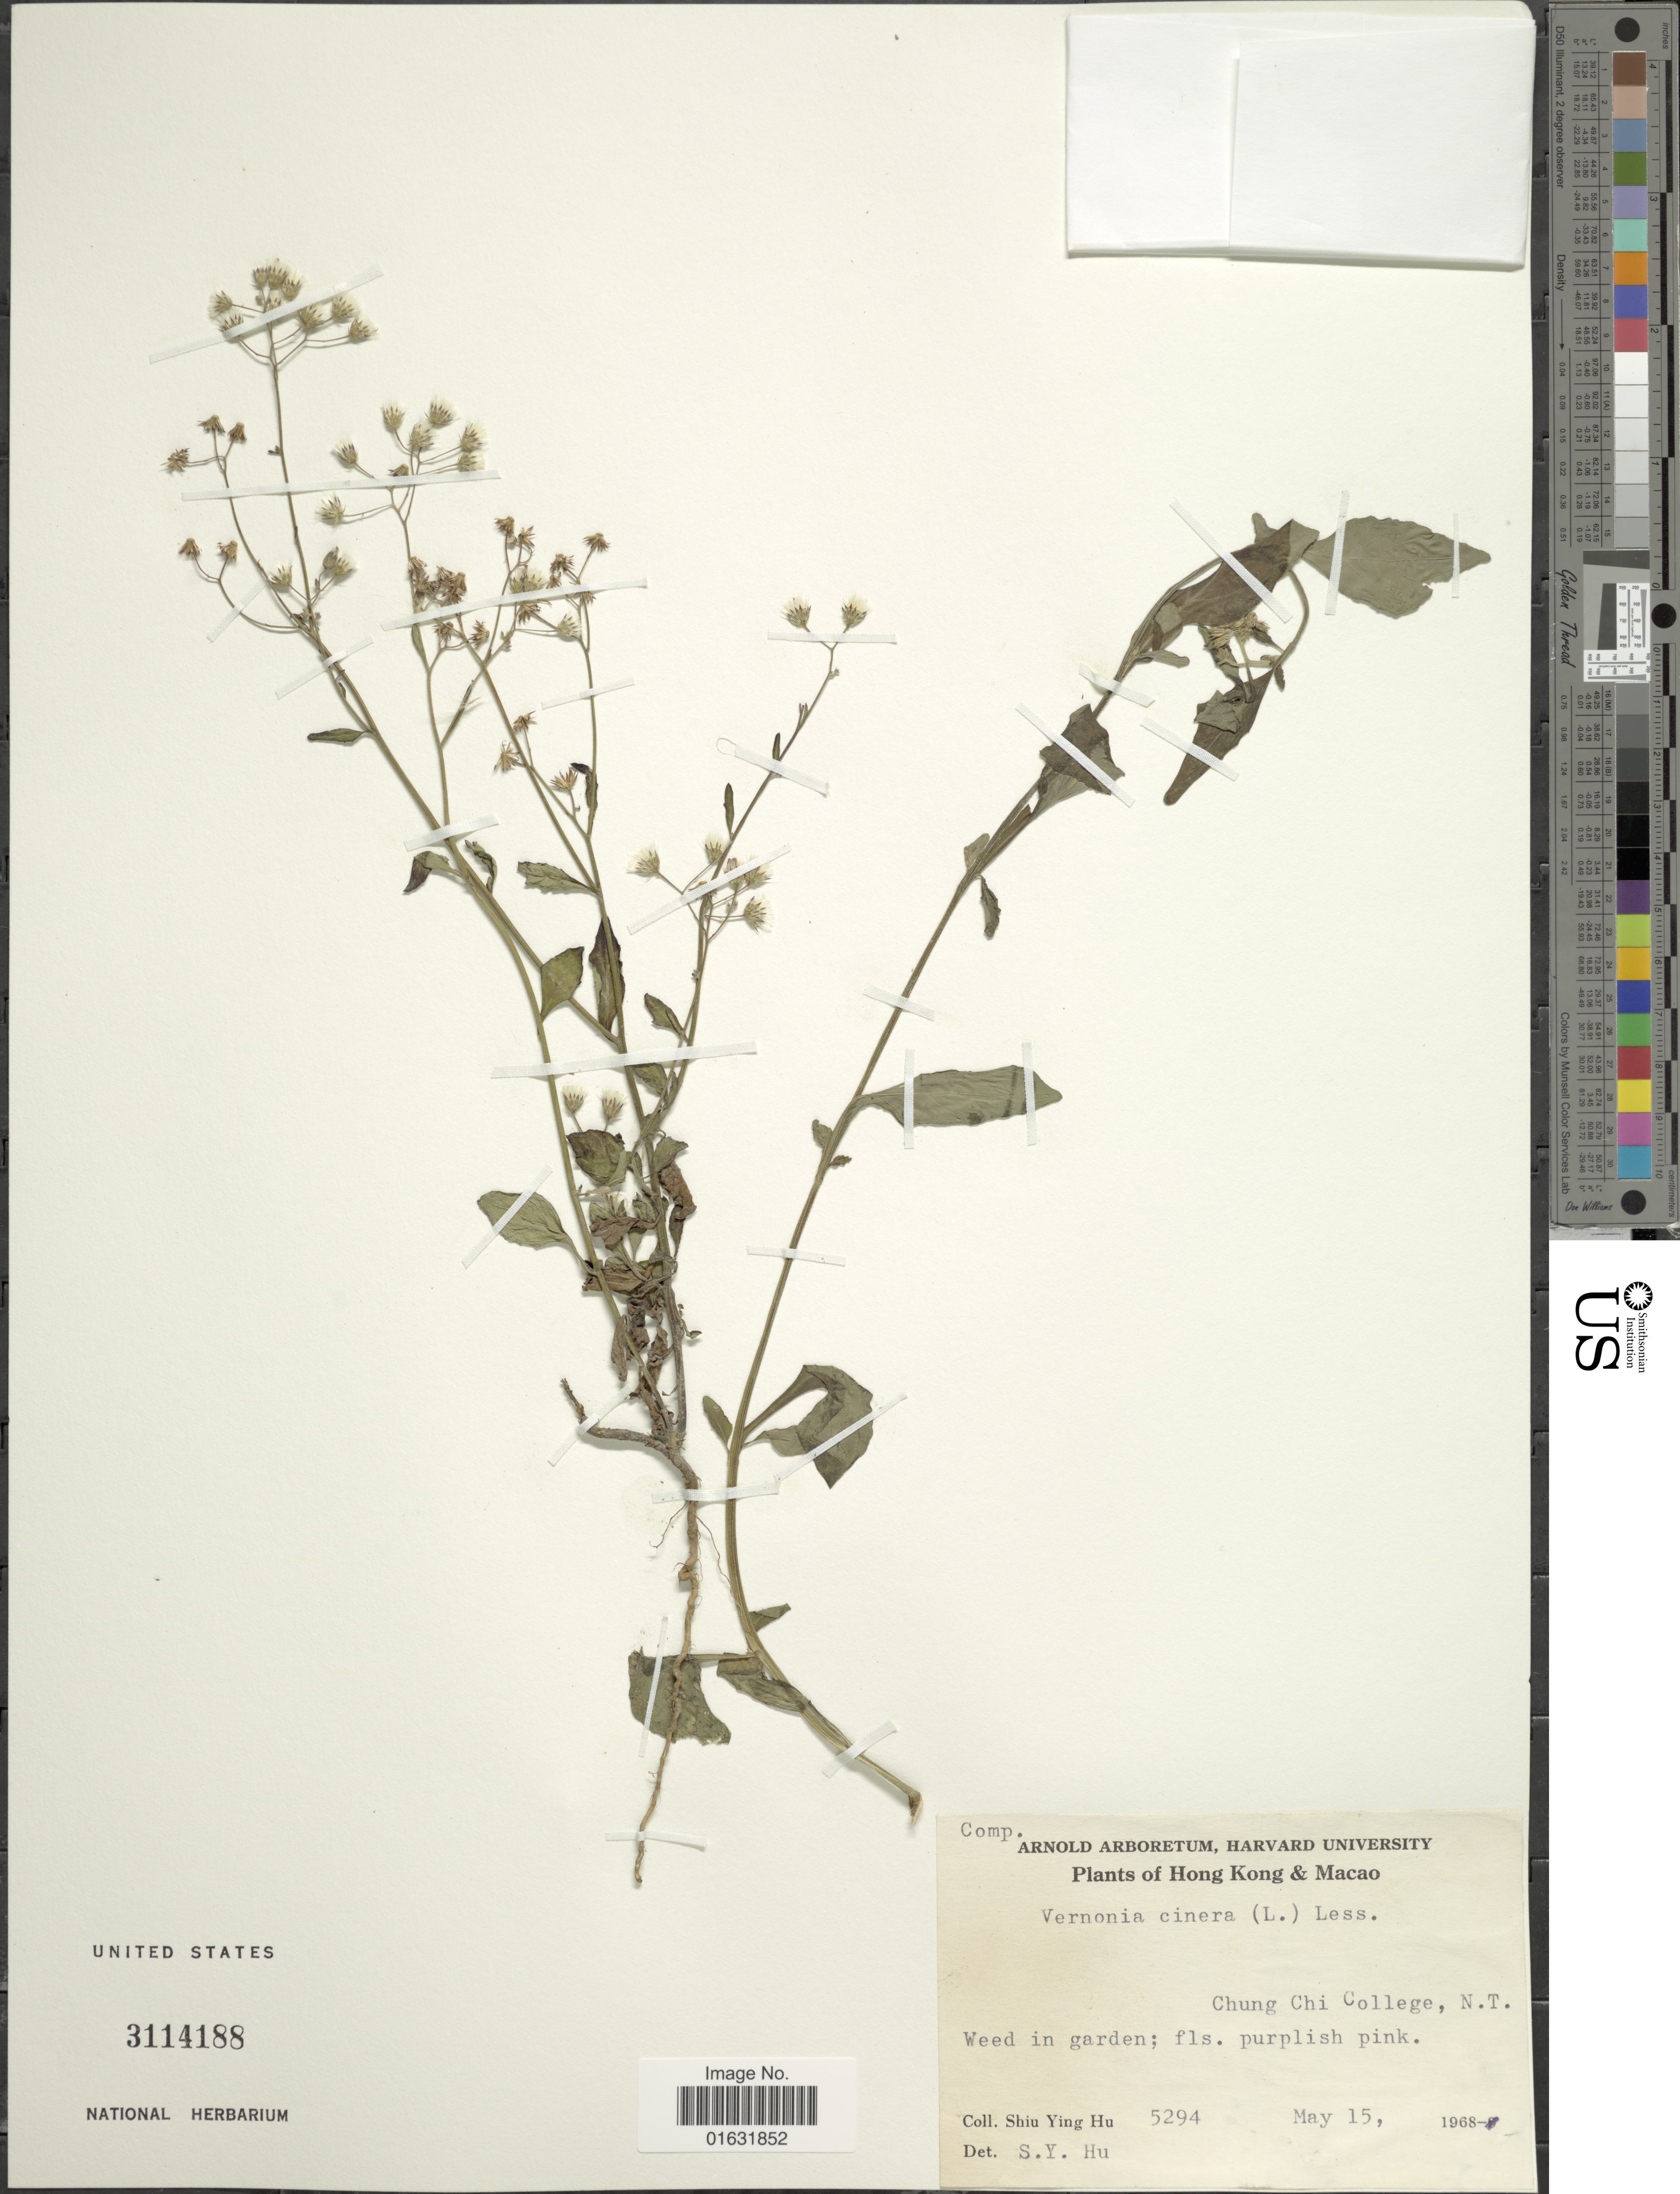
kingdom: Plantae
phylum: Tracheophyta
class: Magnoliopsida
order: Asterales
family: Asteraceae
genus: Cyanthillium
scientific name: Cyanthillium cinereum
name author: (L.) H. Rob.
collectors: S. Y. Hu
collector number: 5294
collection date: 1968-05-15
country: China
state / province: Hong Kong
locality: Chung Chi College, N. T., Hong Kong & Macao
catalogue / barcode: US 3114188